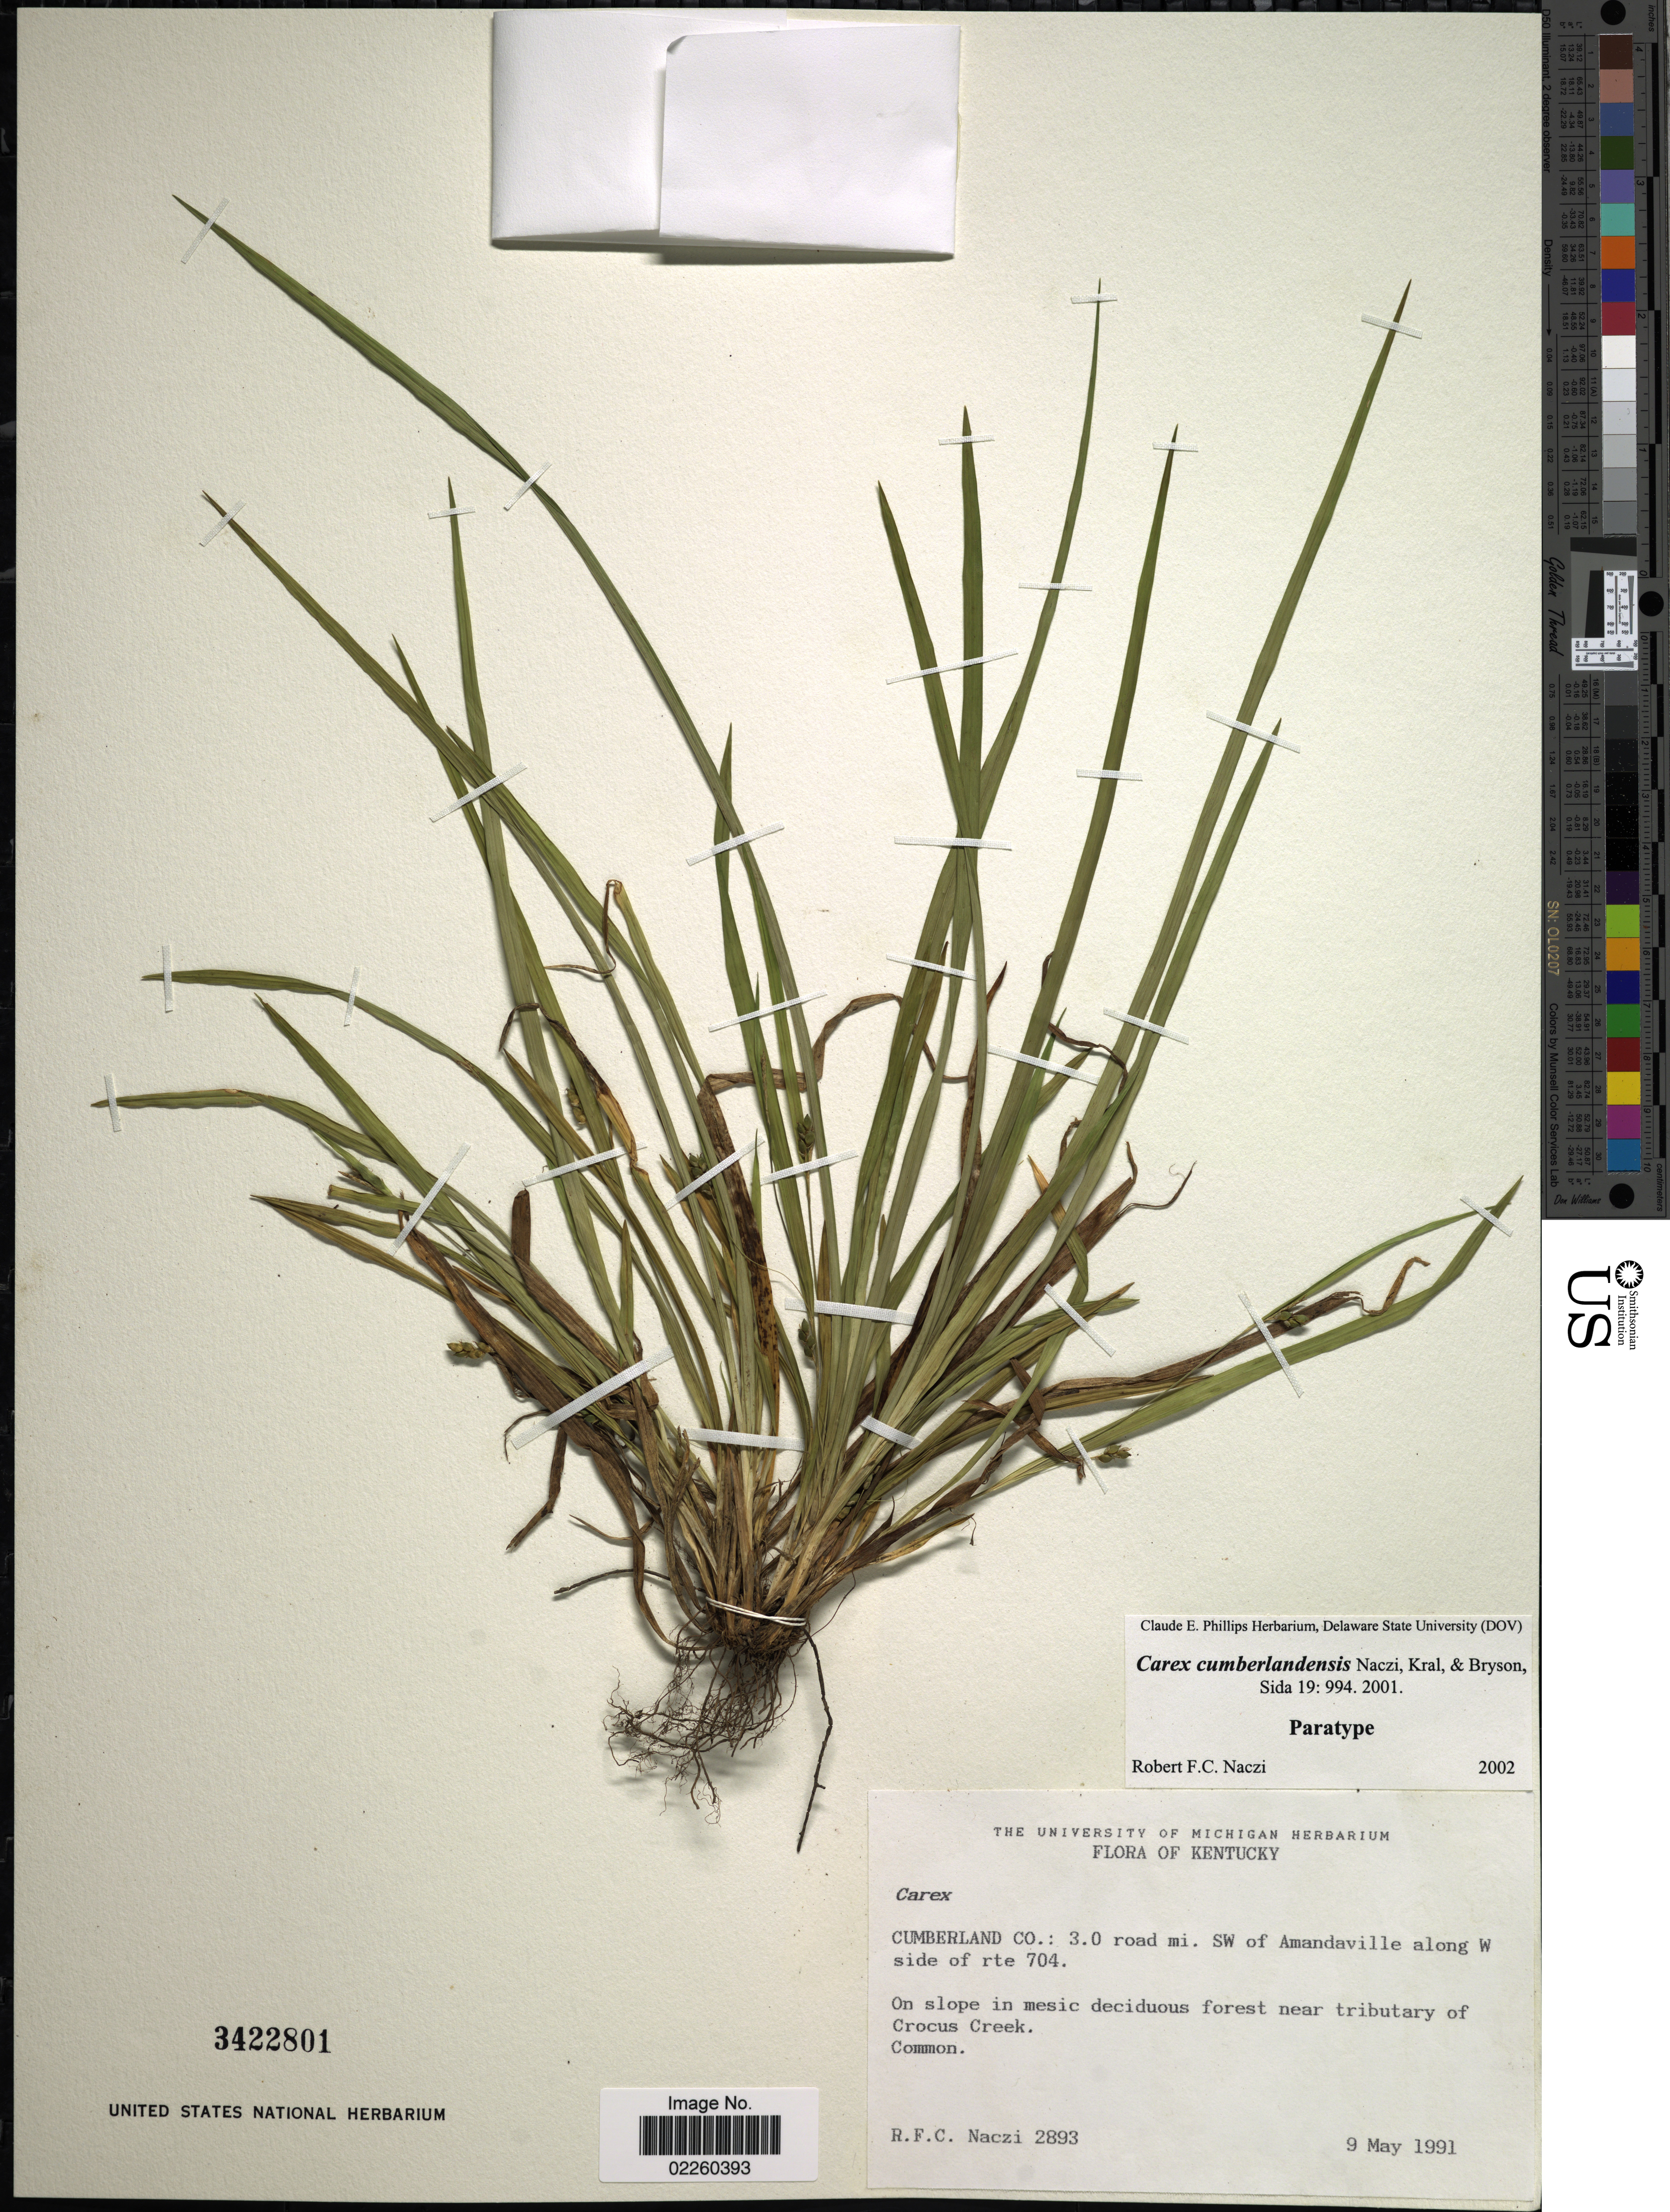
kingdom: Plantae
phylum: Tracheophyta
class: Liliopsida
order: Poales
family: Cyperaceae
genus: Carex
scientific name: Carex cumberlandensis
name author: Naczi & et al.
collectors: R. F. C. Naczi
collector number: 2893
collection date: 1991-05-09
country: United States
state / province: Kentucky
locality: Cumberland Co.: 3.0 road mi. SW of Amandaville along W side of rte 704, On slope in mesic deciduous forest near tributary of Crocus Creek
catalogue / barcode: US 3422801